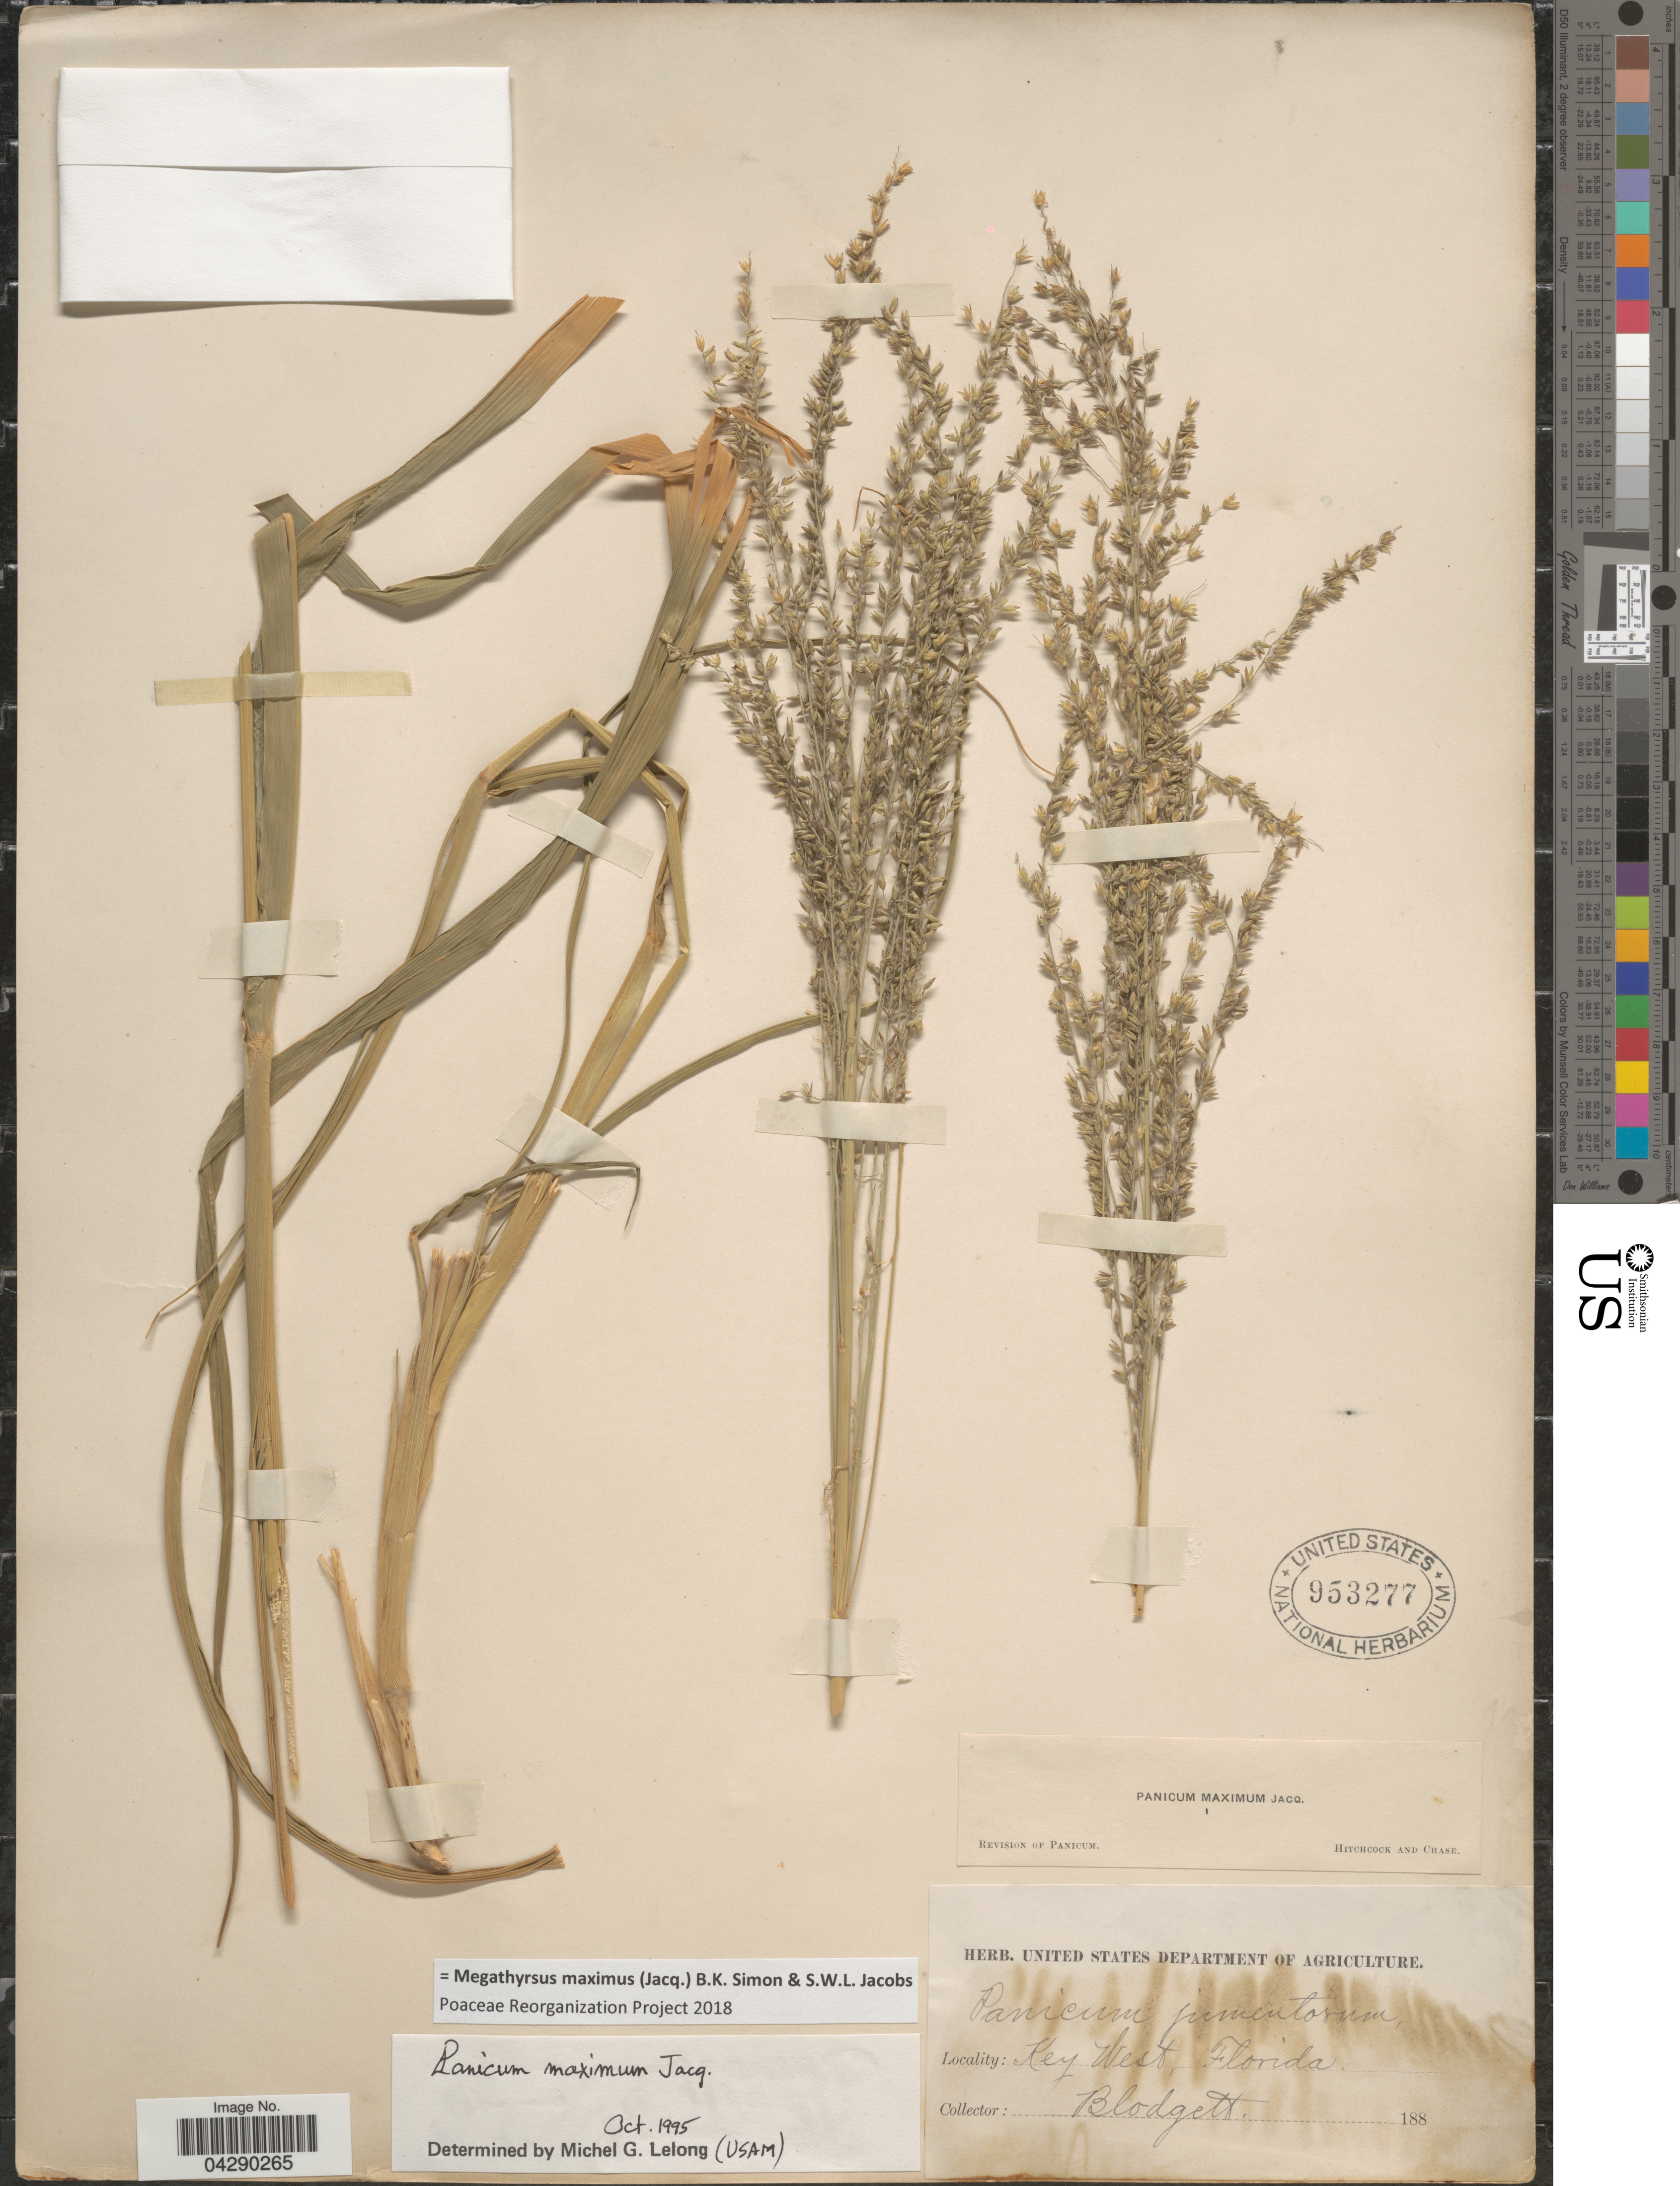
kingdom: Plantae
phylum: Tracheophyta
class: Liliopsida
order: Poales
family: Poaceae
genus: Megathyrsus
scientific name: Megathyrsus maximus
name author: (Jacq.) B.K. Simon & S.W.L. Jacobs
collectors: Blodgett, --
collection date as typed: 188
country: United States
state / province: Florida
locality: Key West.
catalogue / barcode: US 953277